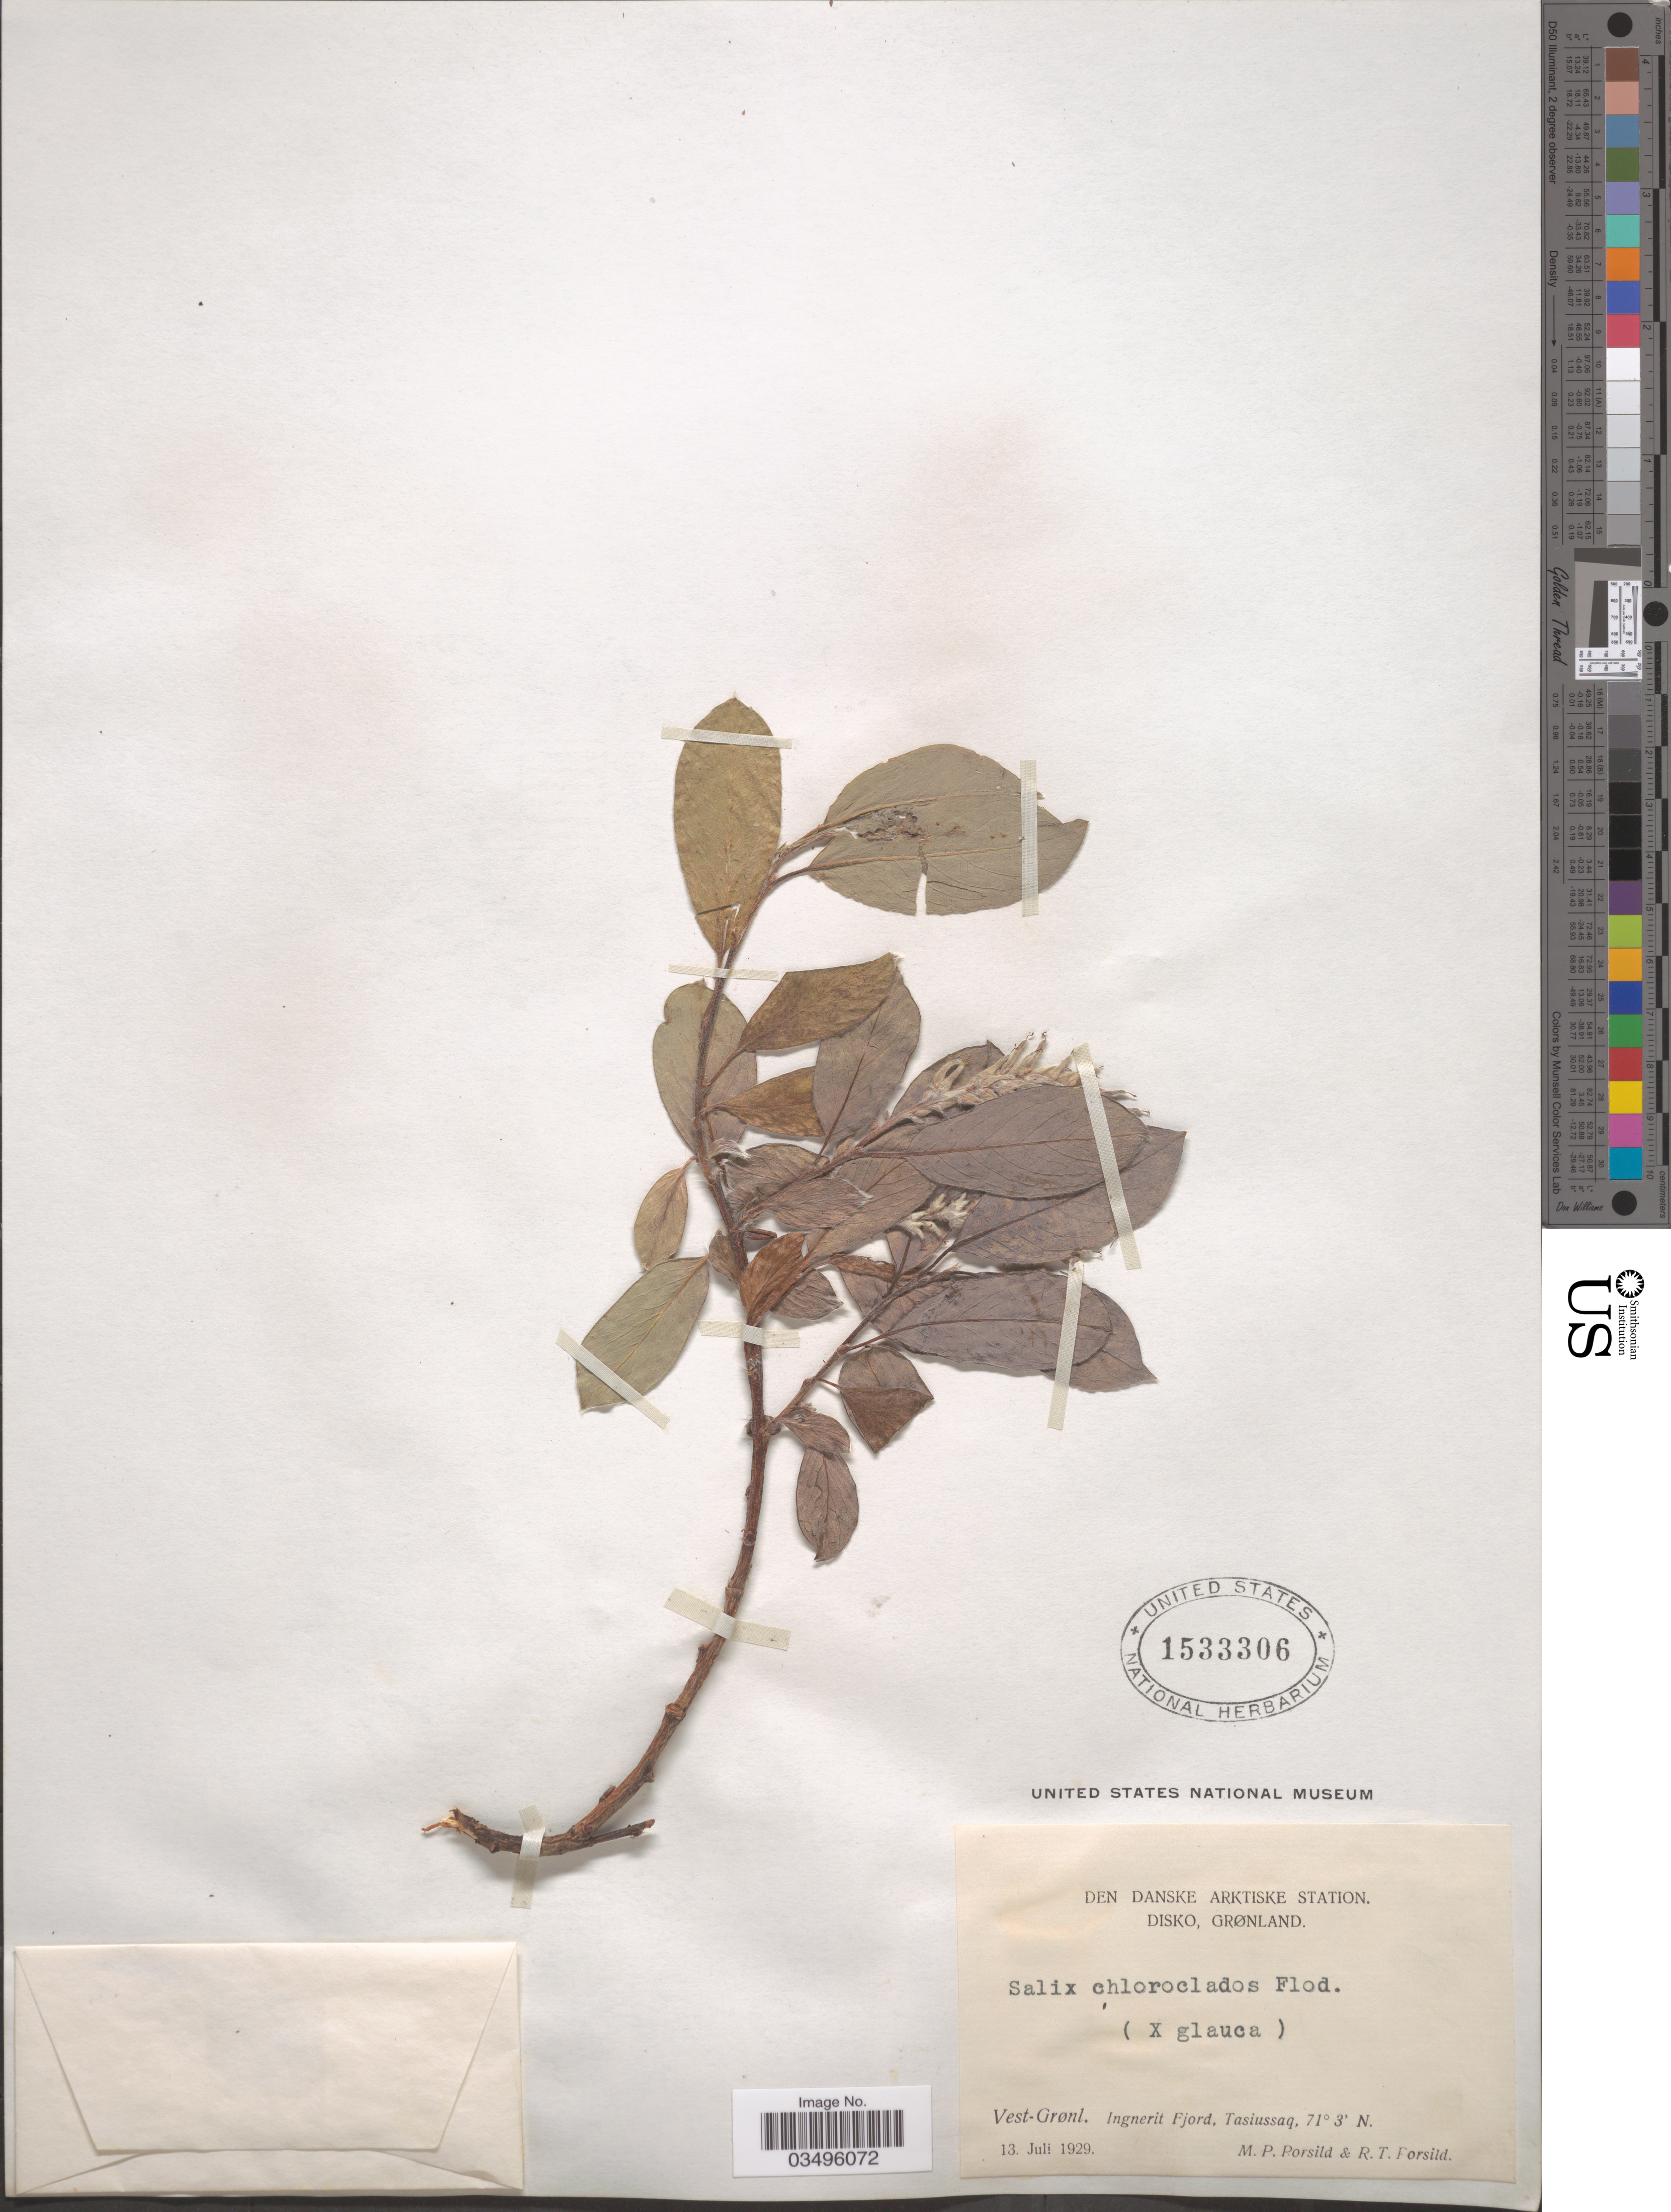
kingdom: Plantae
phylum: Tracheophyta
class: Magnoliopsida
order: Malpighiales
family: Salicaceae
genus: Salix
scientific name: Salix chloroclados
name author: Flod.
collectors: M. P. Porsild & R. T. Porsild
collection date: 1929-07-13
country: Greenland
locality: Den Danske Arktiske Station. Disko, Grønland. Vest-Grønl. Ingnerit Fjord, Tasiussaq.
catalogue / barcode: US 1533306